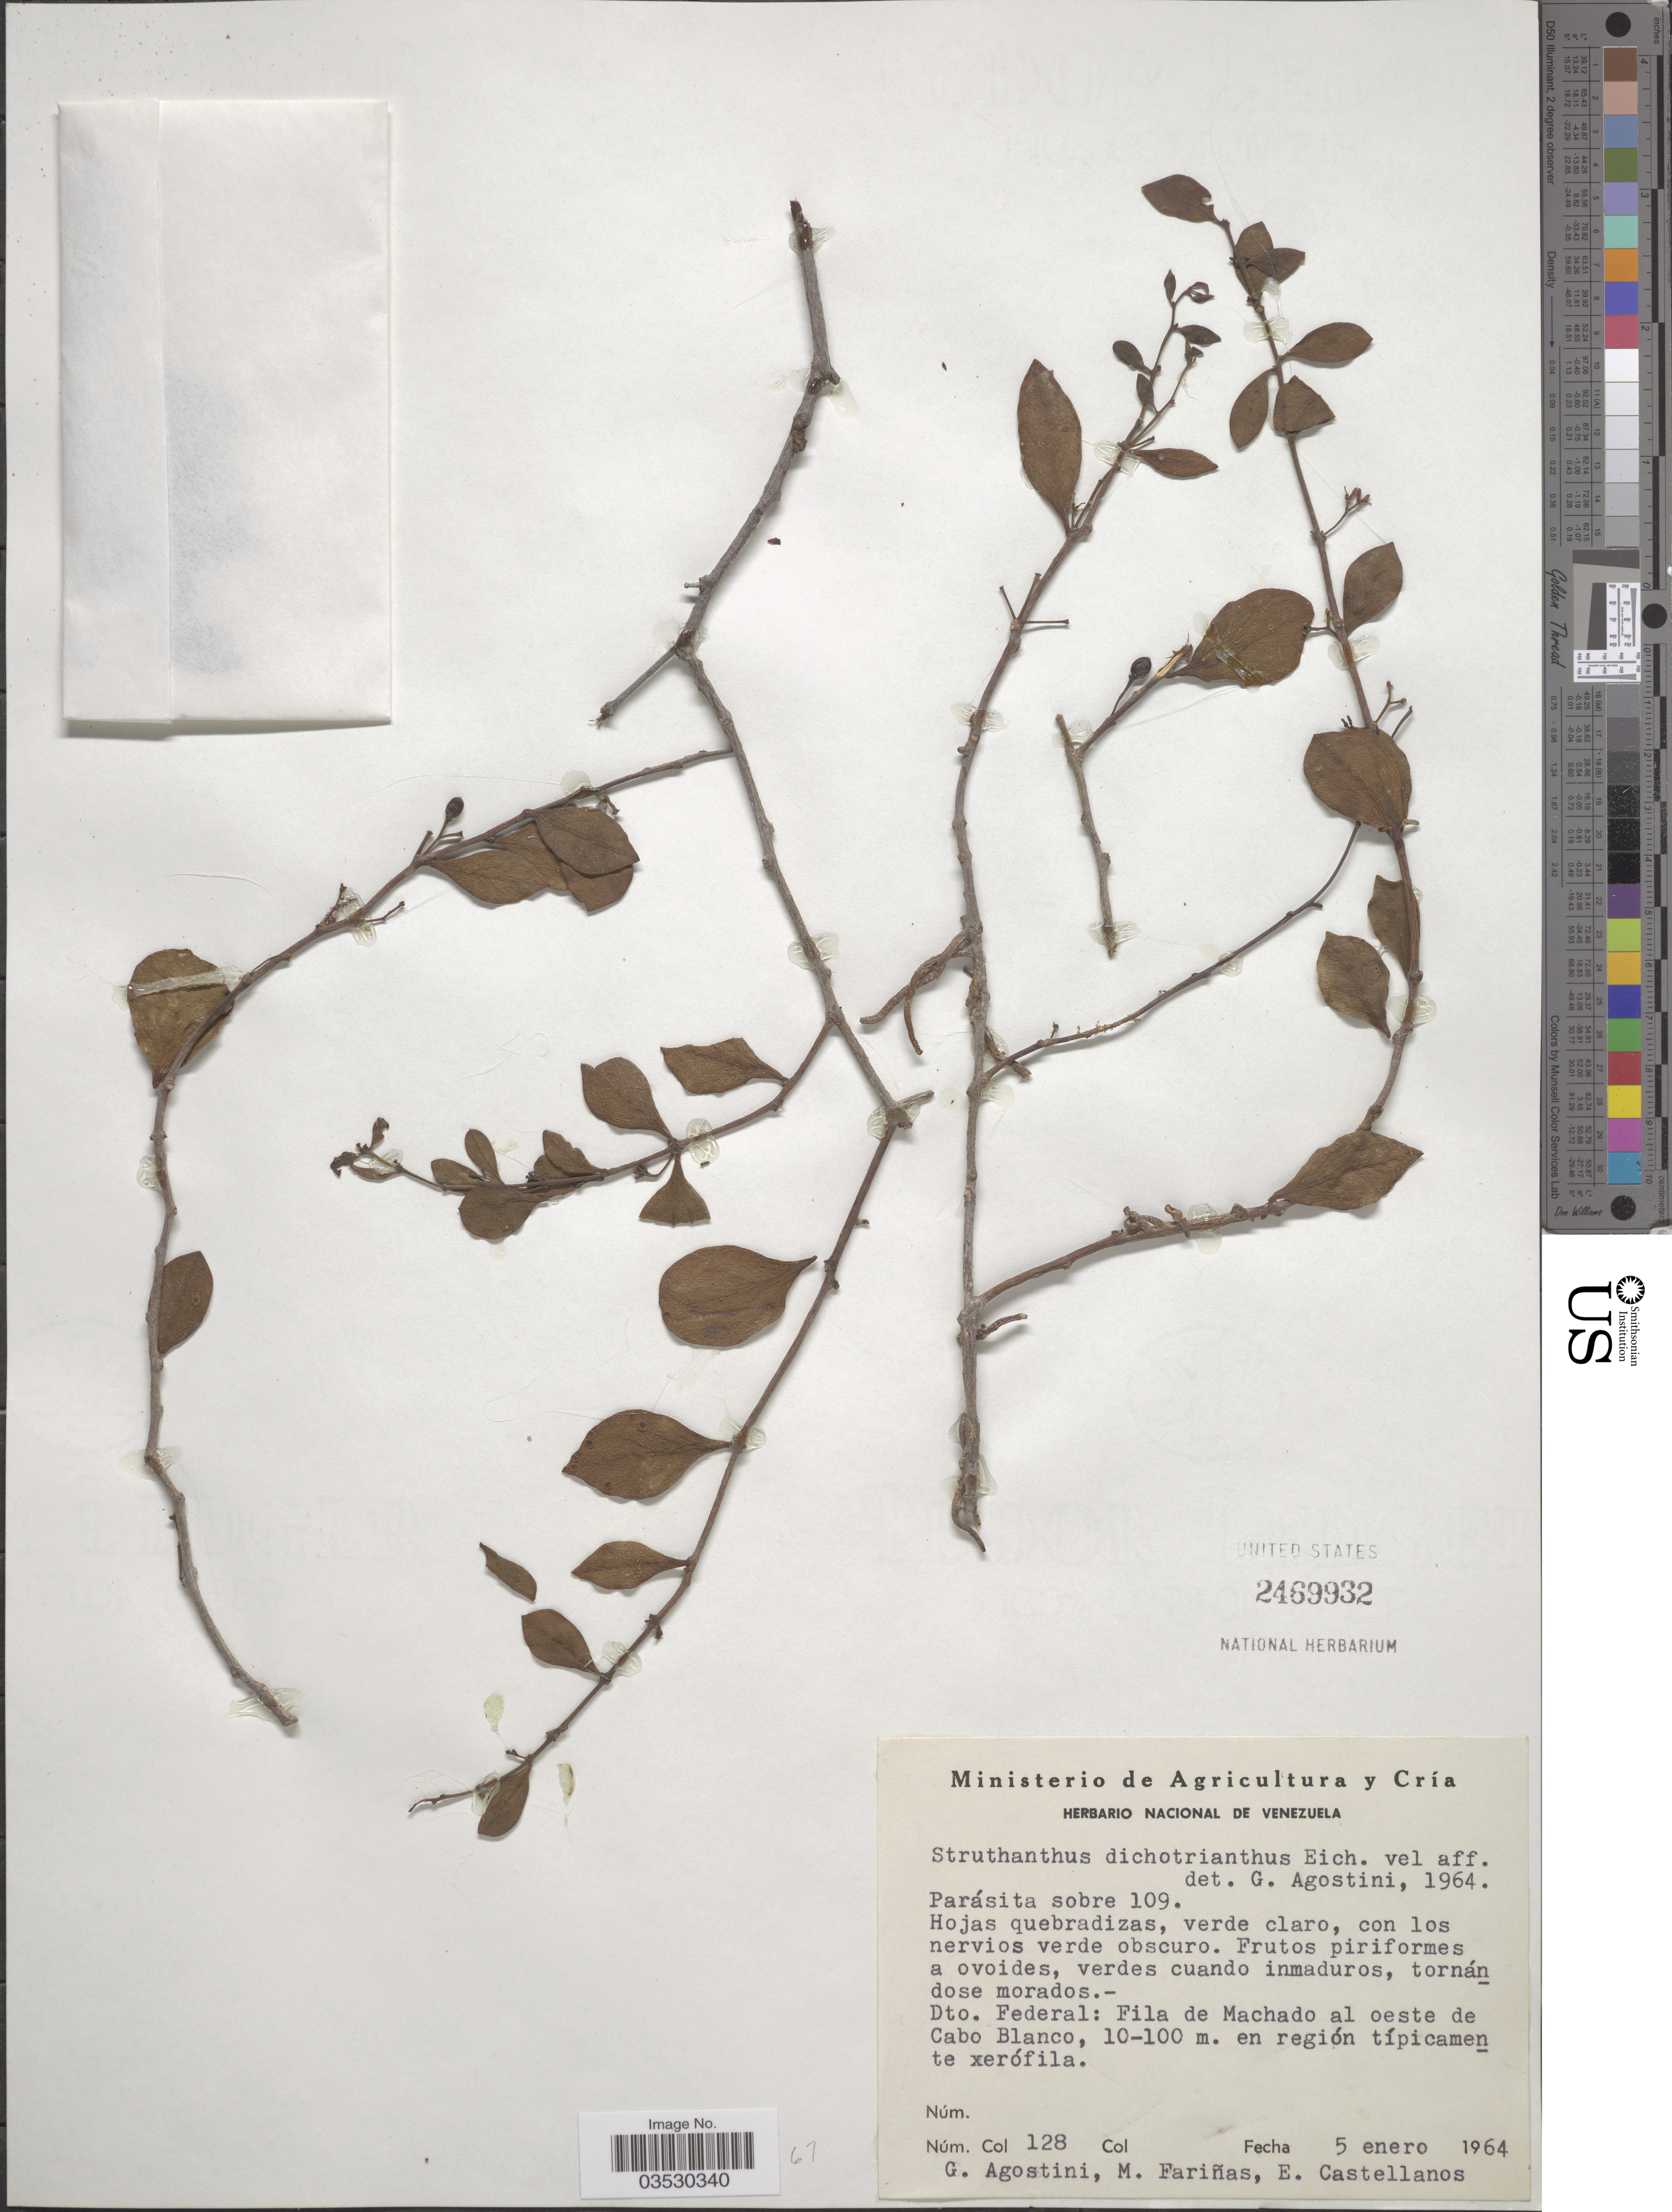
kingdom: Plantae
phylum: Tracheophyta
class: Magnoliopsida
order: Santalales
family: Loranthaceae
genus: Struthanthus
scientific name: Struthanthus dichotrianthus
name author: Eichler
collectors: G. Agostini, M. Fariñas & E. Castellanos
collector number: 128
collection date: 1964-01-05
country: Venezuela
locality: Dto. Federal: Fila de Machado al oeste de Cabo Blanco.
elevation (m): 10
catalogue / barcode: US 2469932